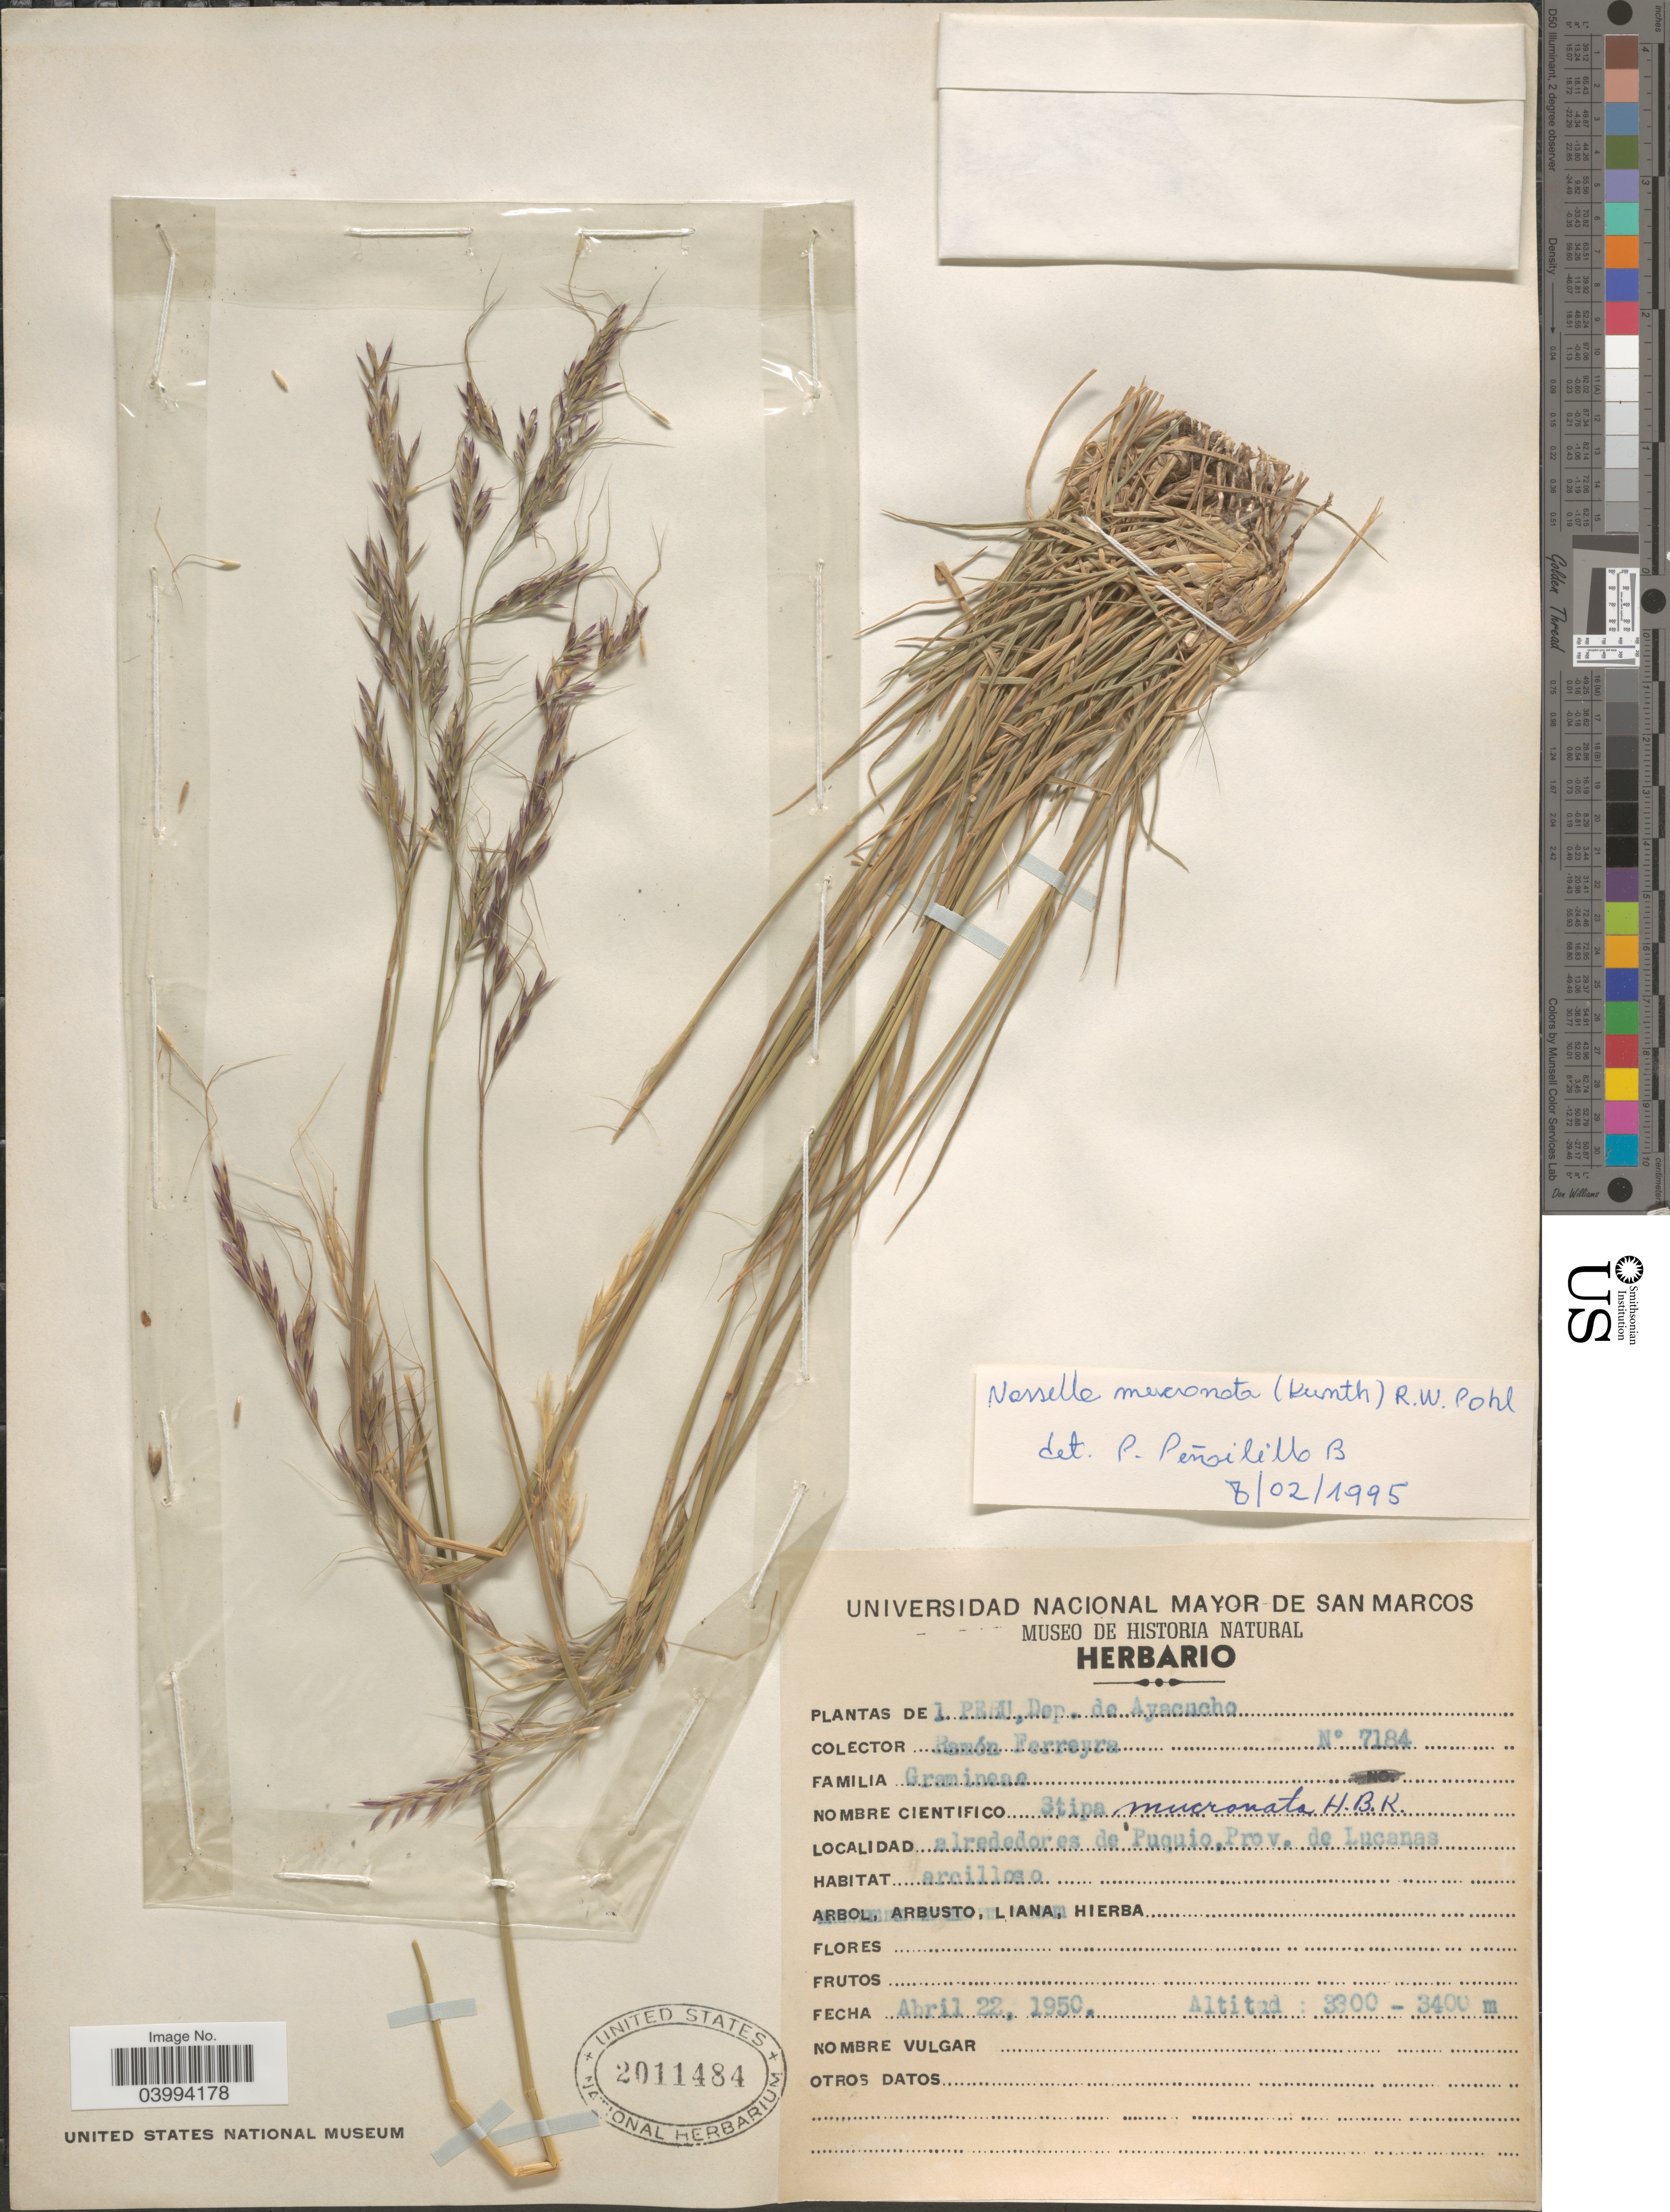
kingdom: Plantae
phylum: Tracheophyta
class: Liliopsida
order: Poales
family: Poaceae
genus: Nassella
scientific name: Nassella mucronata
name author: (Kunth) R.W. Pohl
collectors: R. A. Ferreyra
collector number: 7184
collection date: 1950-04-22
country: Peru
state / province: Ayacucho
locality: Dep. de Ayacucho. Alrededores de Puquio, Prov. de Lucanas.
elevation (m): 3300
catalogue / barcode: US 2011484